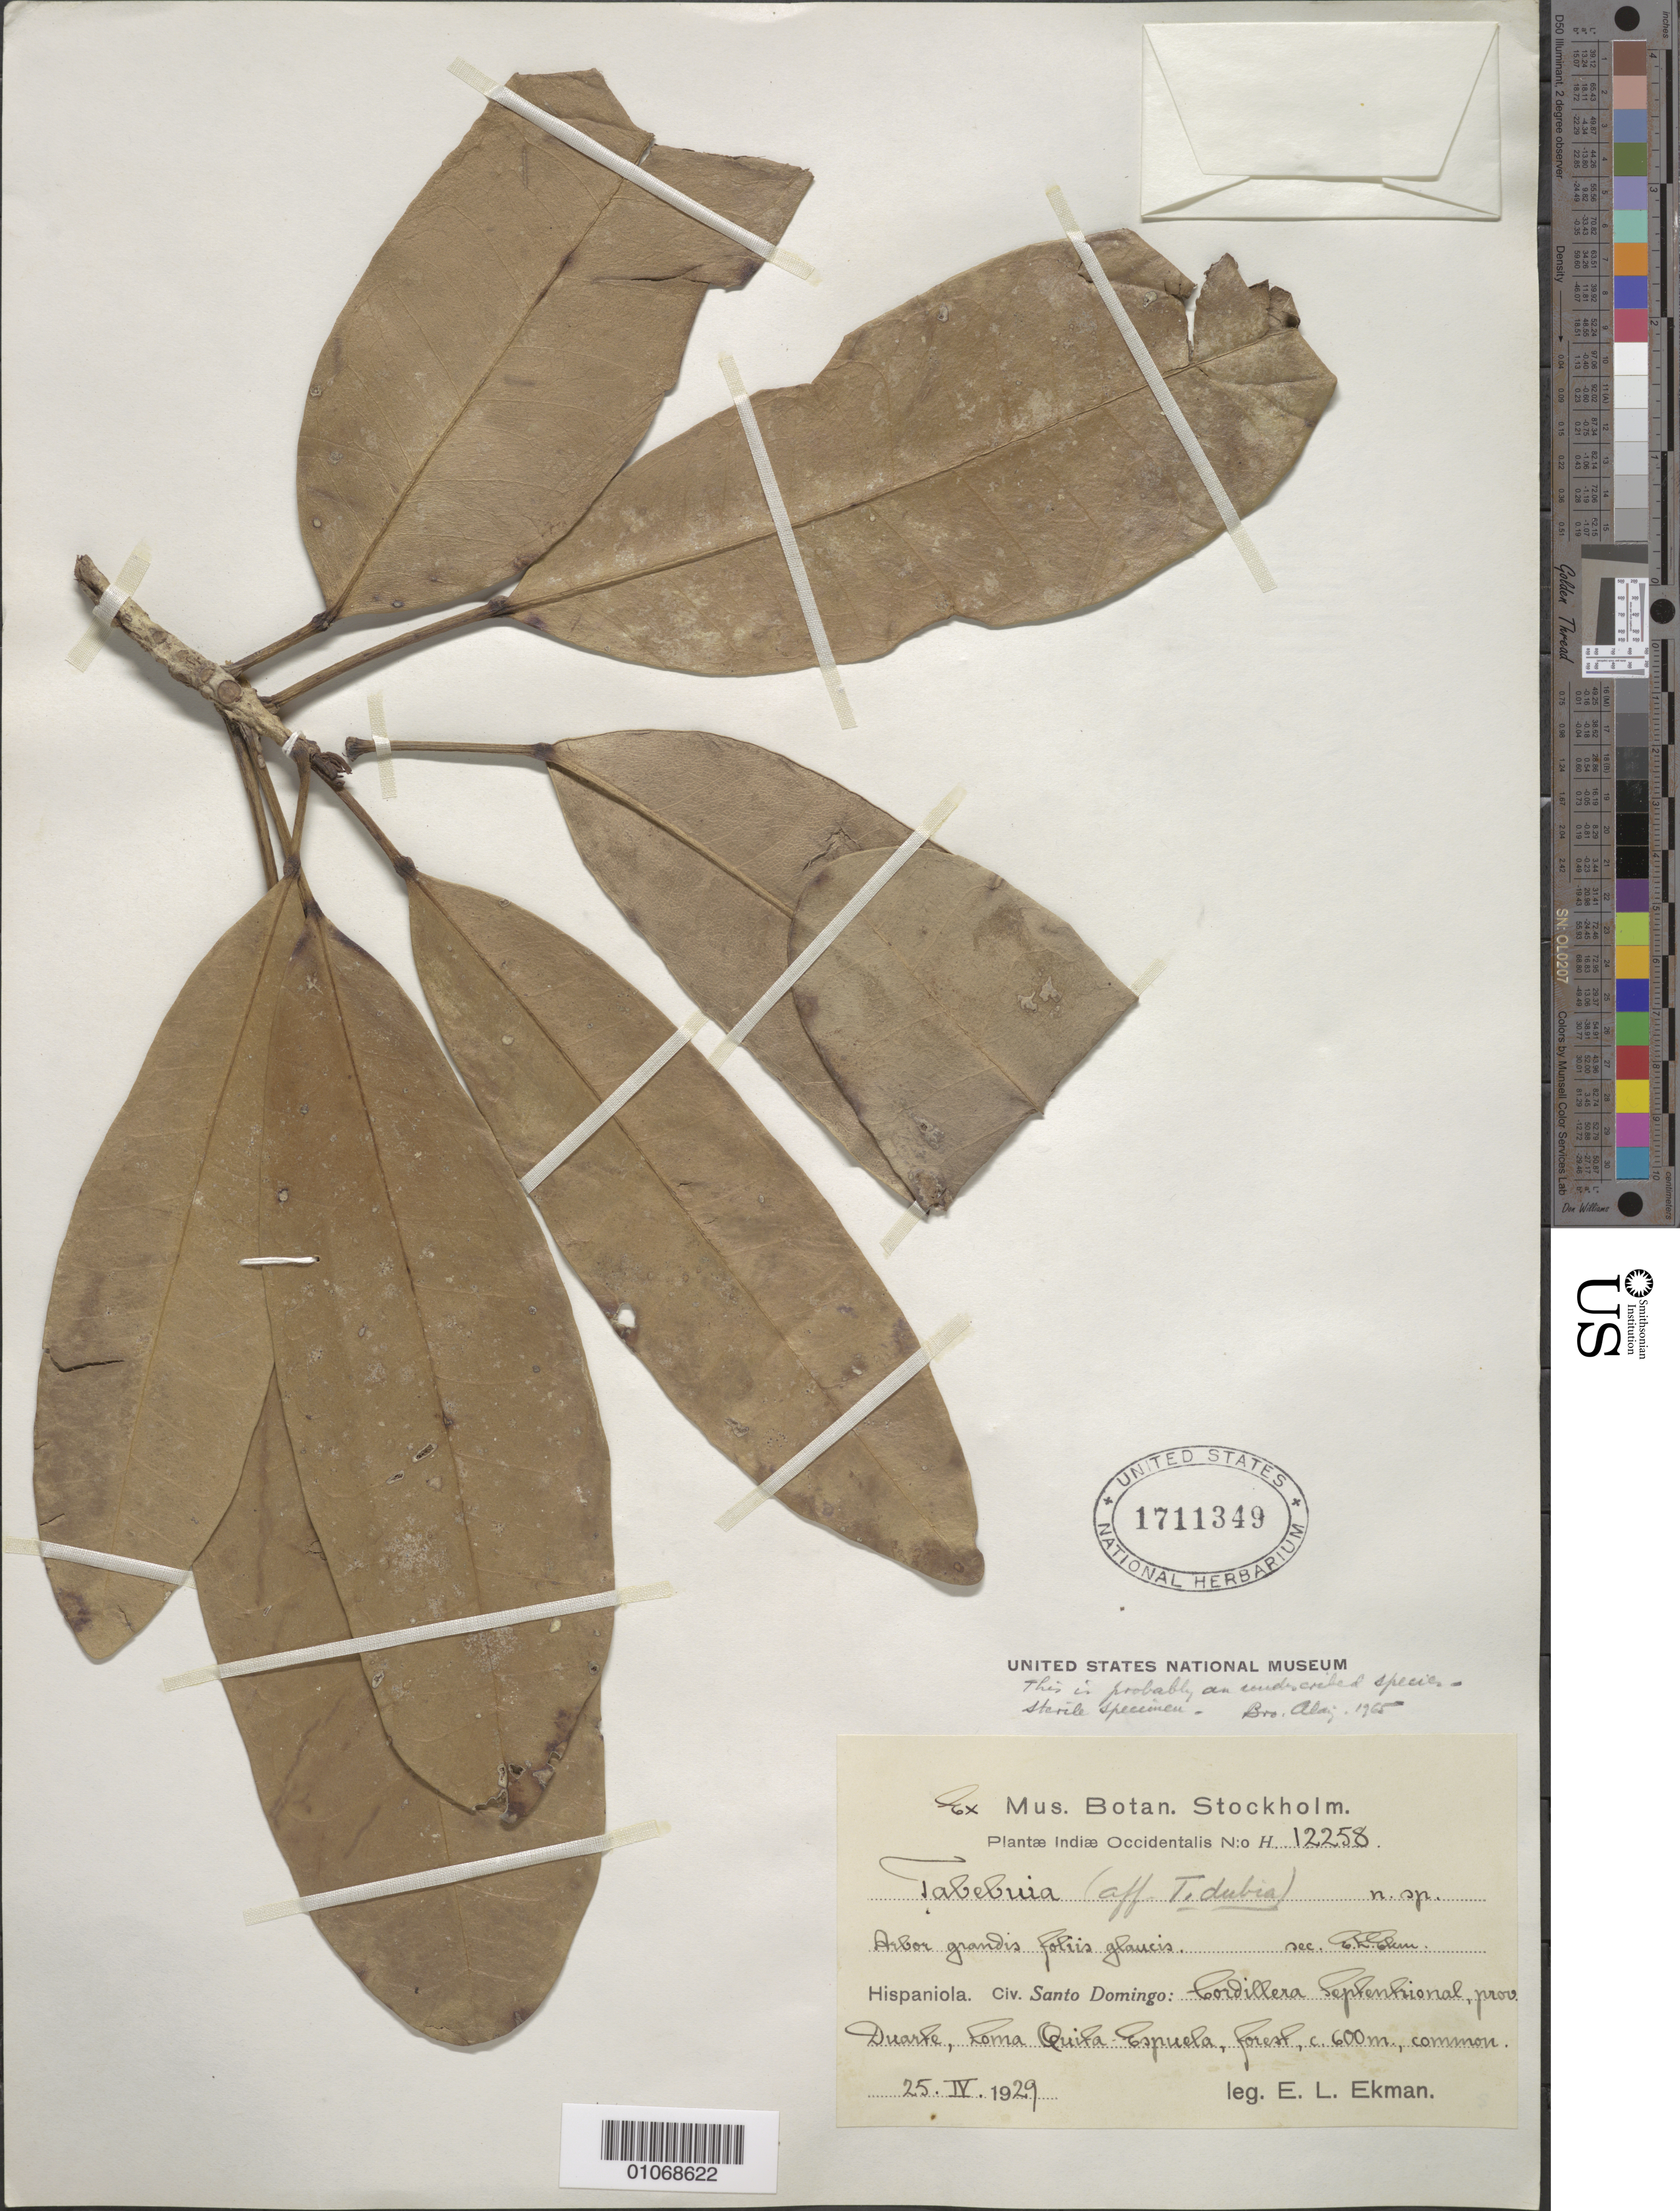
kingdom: Plantae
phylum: Tracheophyta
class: Magnoliopsida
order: Lamiales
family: Bignoniaceae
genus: Tabebuia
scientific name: Tabebuia sp.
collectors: E. L. Ekman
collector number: H 12258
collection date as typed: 25 Apr 1929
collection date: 1929-04-25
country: Dominican Republic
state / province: Duarte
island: Hispaniola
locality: Serpeninte barrens and forest. Loma Quita Espuela.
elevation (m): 600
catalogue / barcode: US 1711349